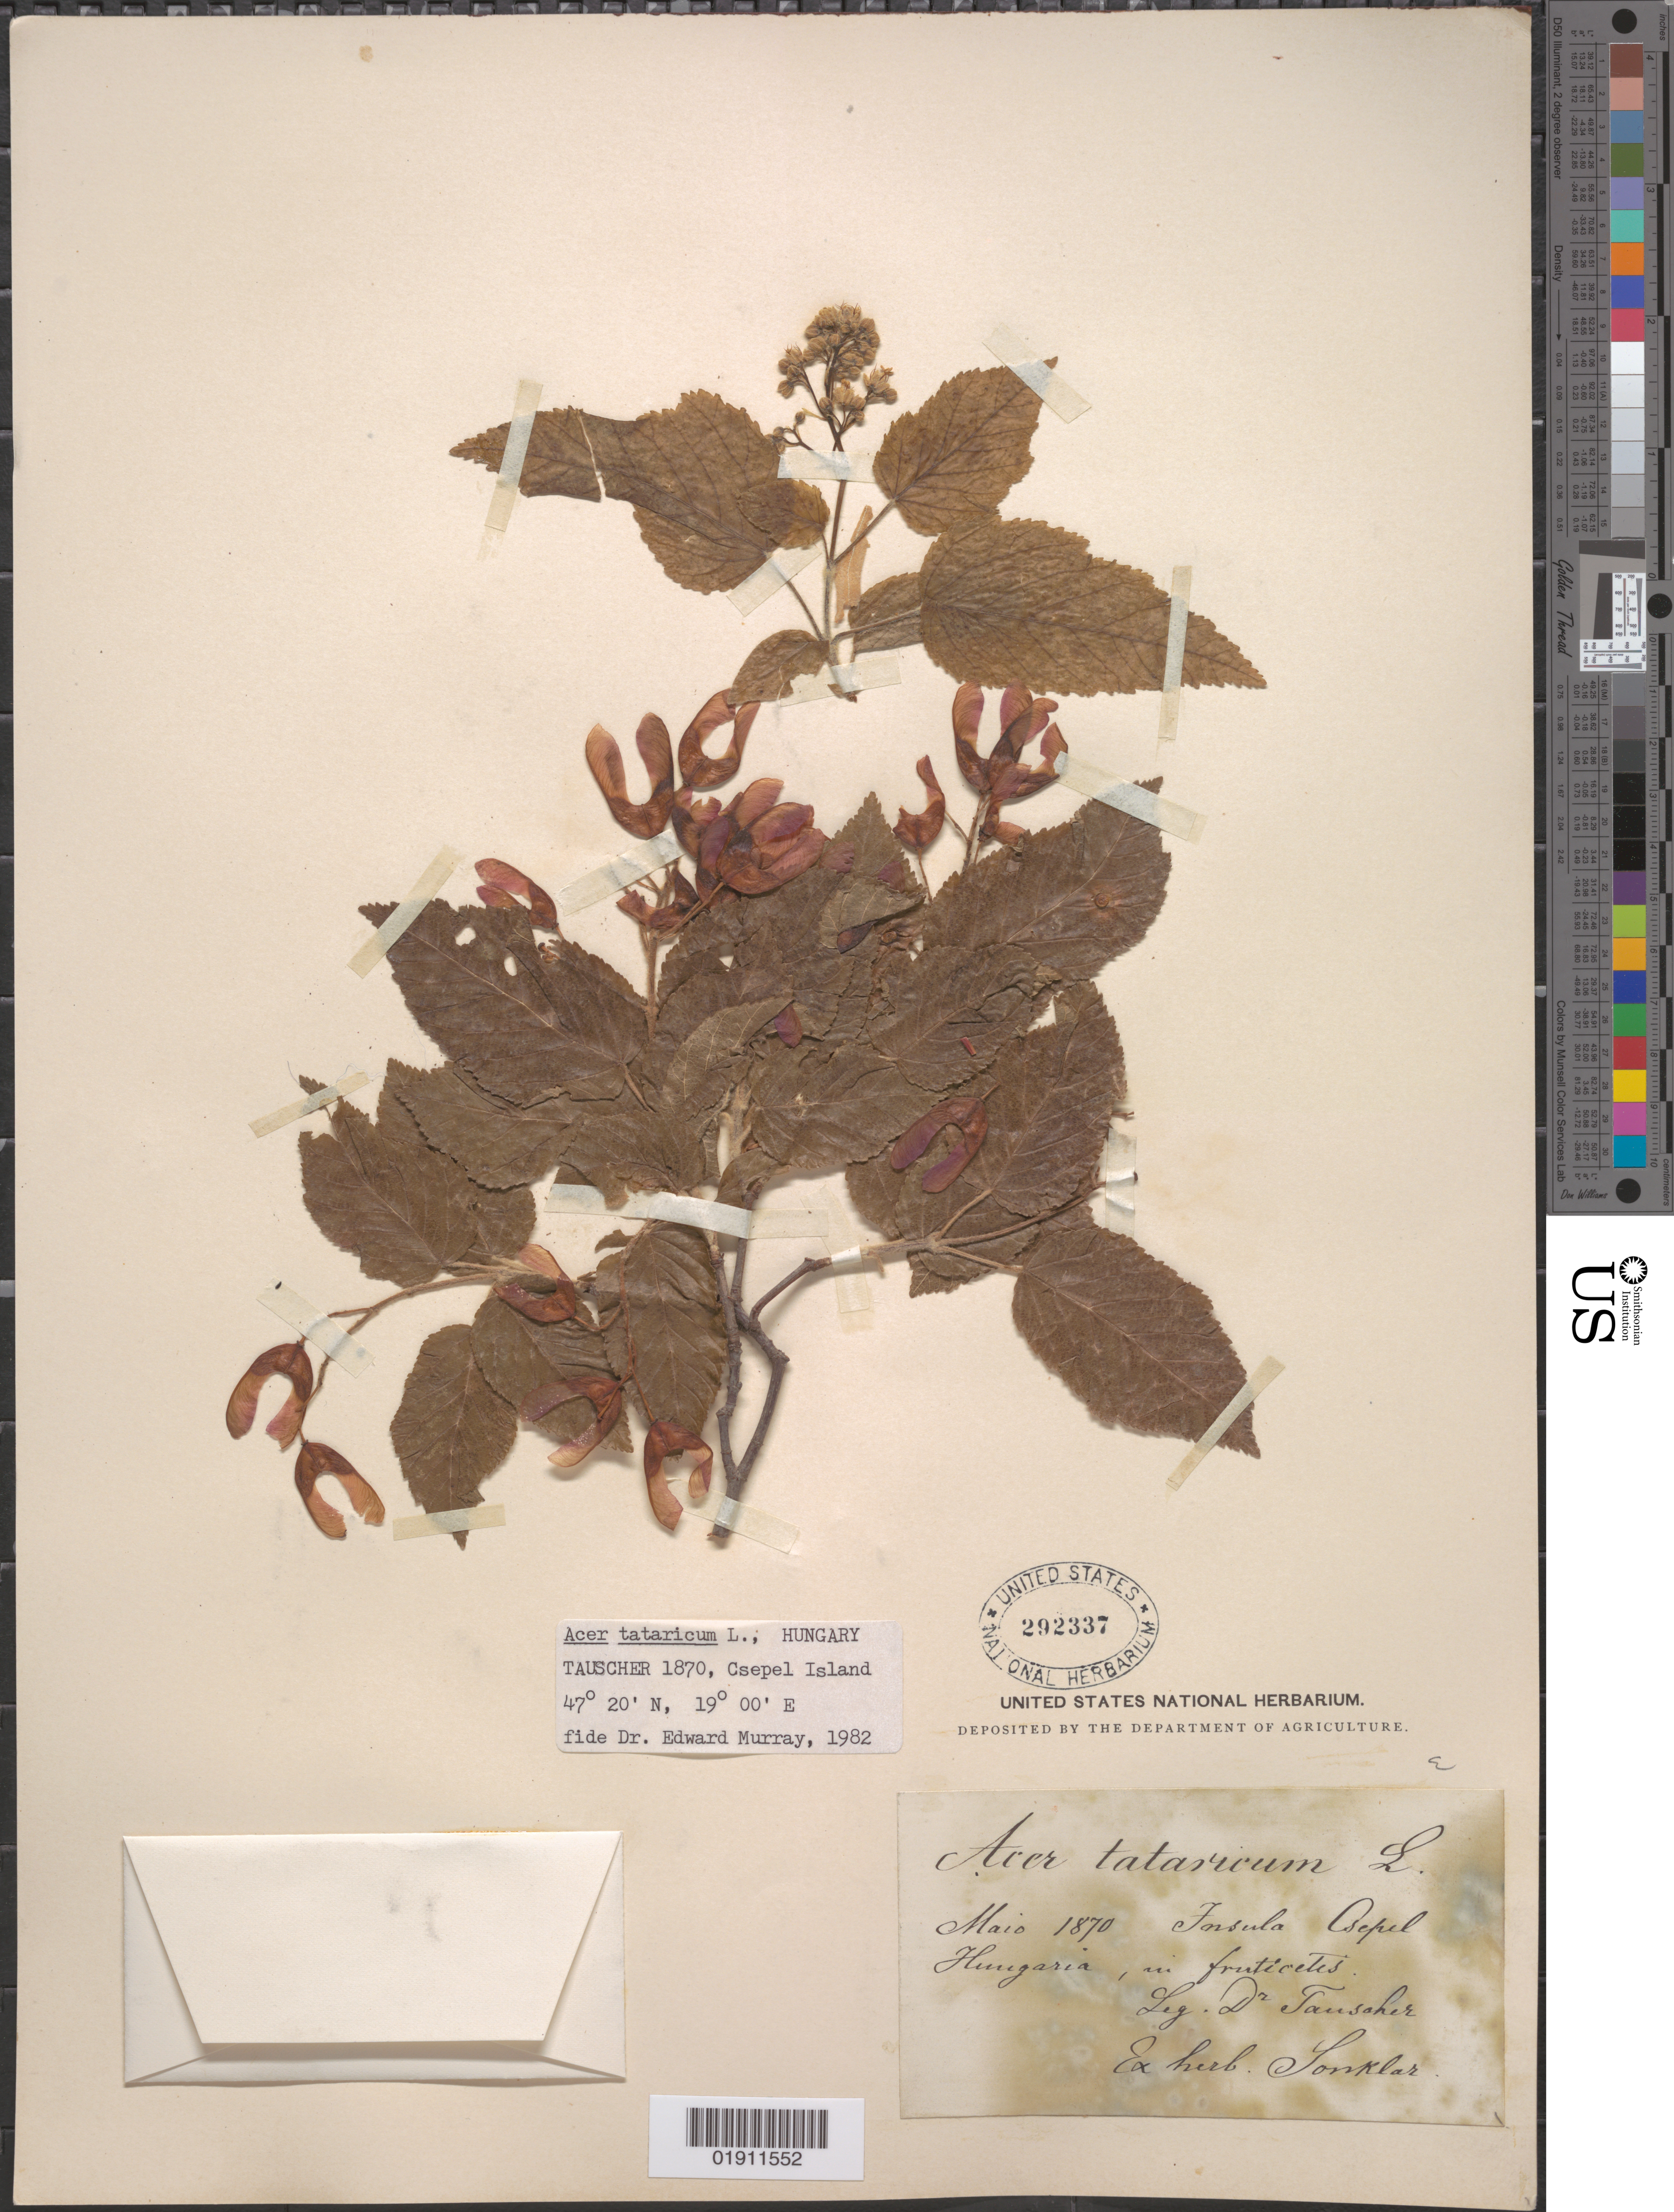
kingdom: Plantae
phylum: Tracheophyta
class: Magnoliopsida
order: Sapindales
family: Sapindaceae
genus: Acer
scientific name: Acer tataricum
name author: L.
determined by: Murray, Edward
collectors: G. Tauscher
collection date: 1870-05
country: Hungary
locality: Csepel Island [?]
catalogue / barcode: US 292337